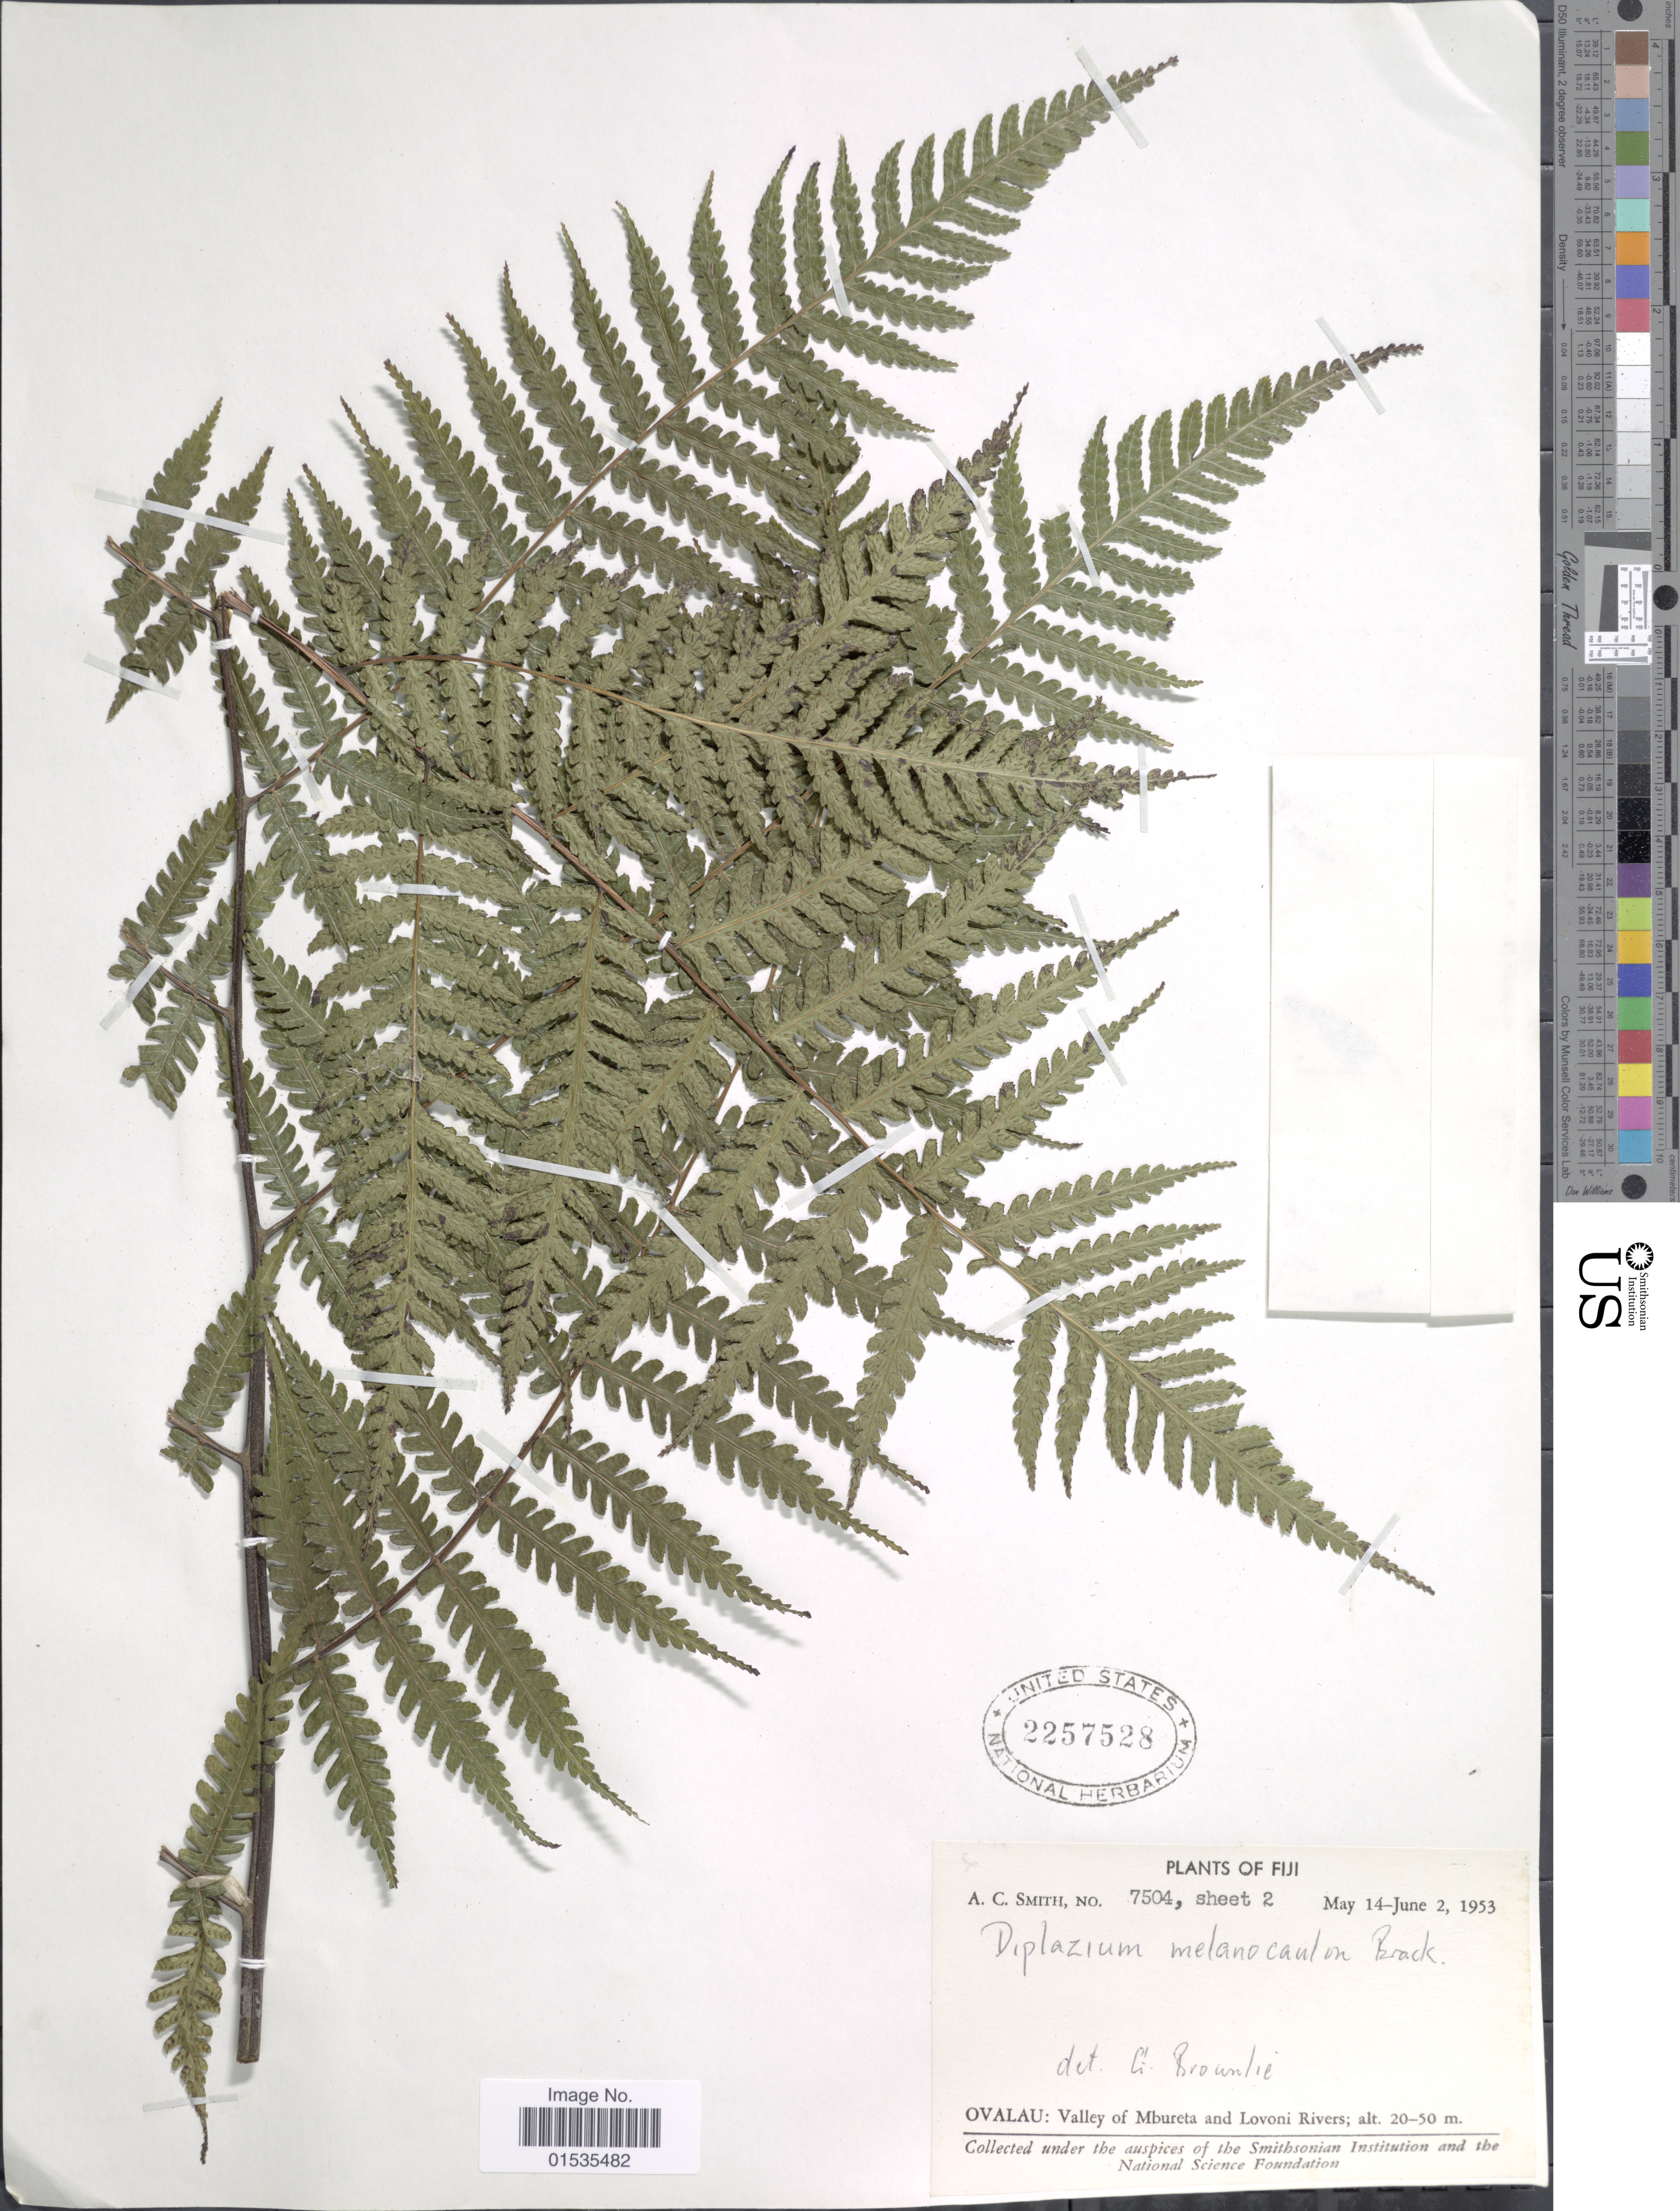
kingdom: Plantae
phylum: Tracheophyta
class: Polypodiopsida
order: Polypodiales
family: Athyriaceae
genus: Diplazium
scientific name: Diplazium melanocaulon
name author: Brack. in Wilkes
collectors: A. C. Smith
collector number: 7504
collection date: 1953-05-14/1953-06-02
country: Fiji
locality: Ovalau: Valley of Mbureta and Lovoni Rivers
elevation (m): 20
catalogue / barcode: US 2257528